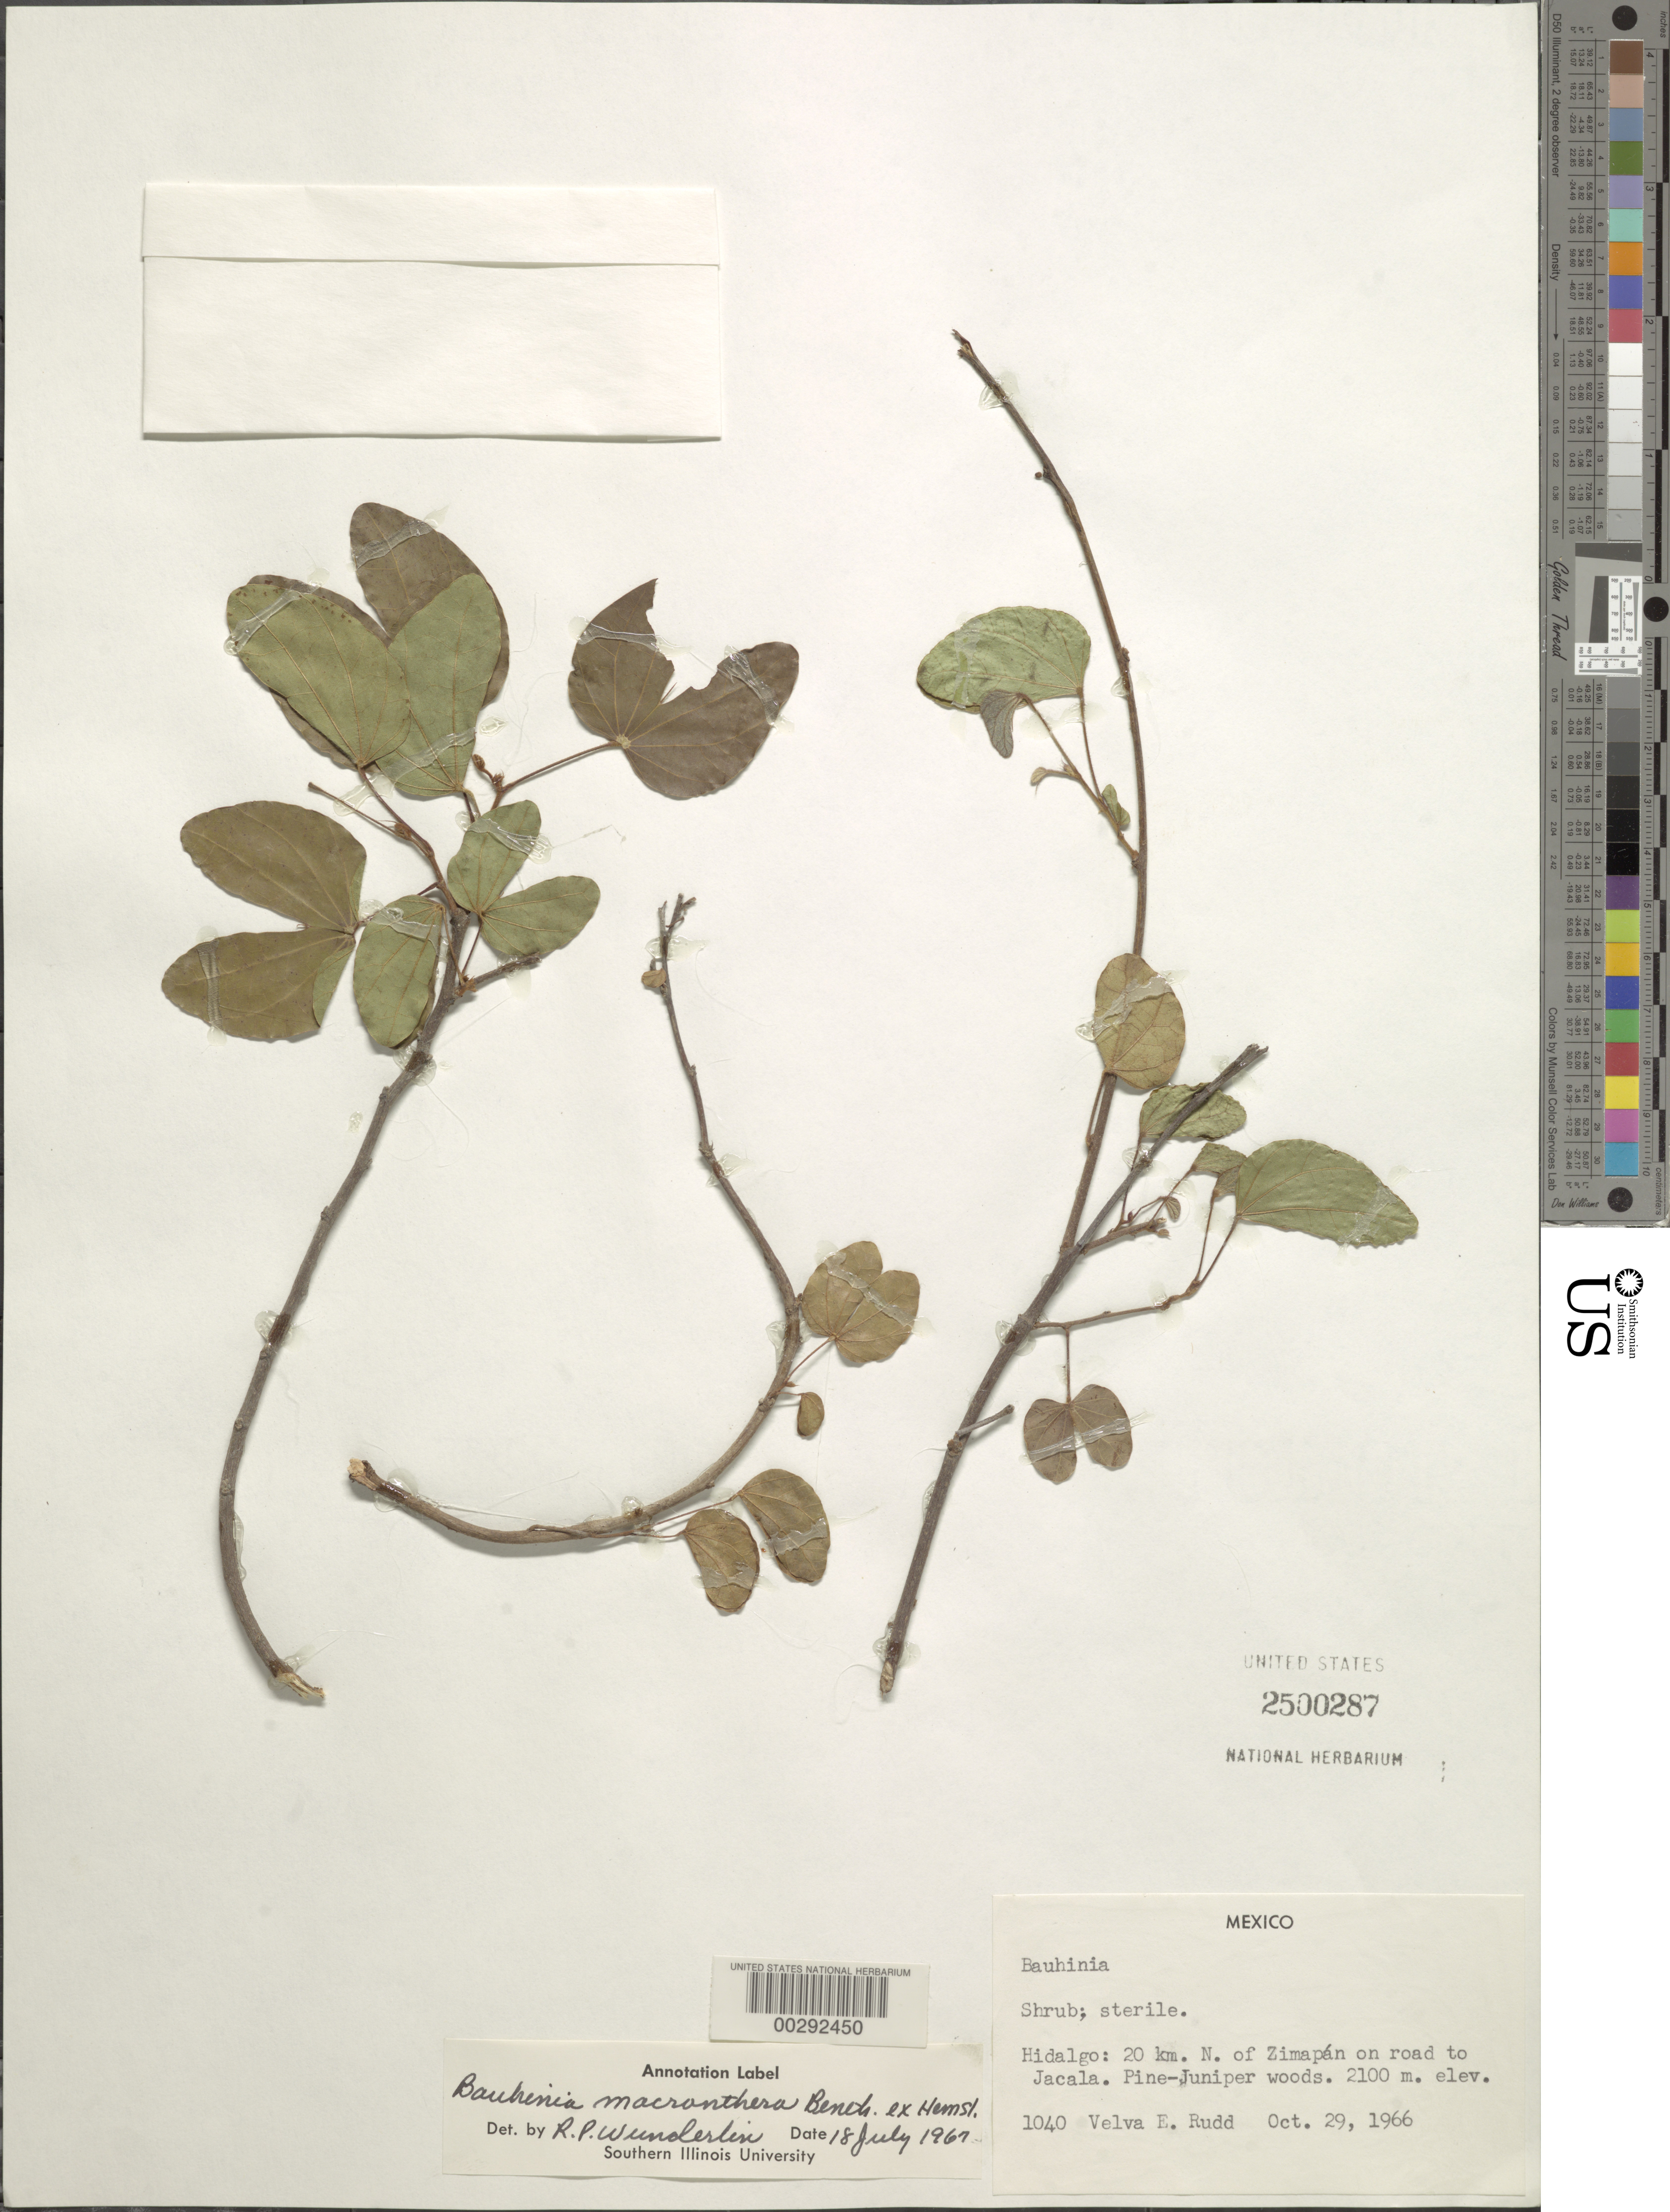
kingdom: Plantae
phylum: Tracheophyta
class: Magnoliopsida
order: Fabales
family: Fabaceae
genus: Bauhinia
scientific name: Bauhinia macranthera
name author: Benth. ex Hemsl.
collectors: V. E. Rudd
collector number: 1040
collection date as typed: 29 Oct 1966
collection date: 1966-10-29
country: Mexico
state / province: Hidalgo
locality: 20 km N of Zimapan on road to Jacala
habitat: Woods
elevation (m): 2100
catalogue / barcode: US 2500287